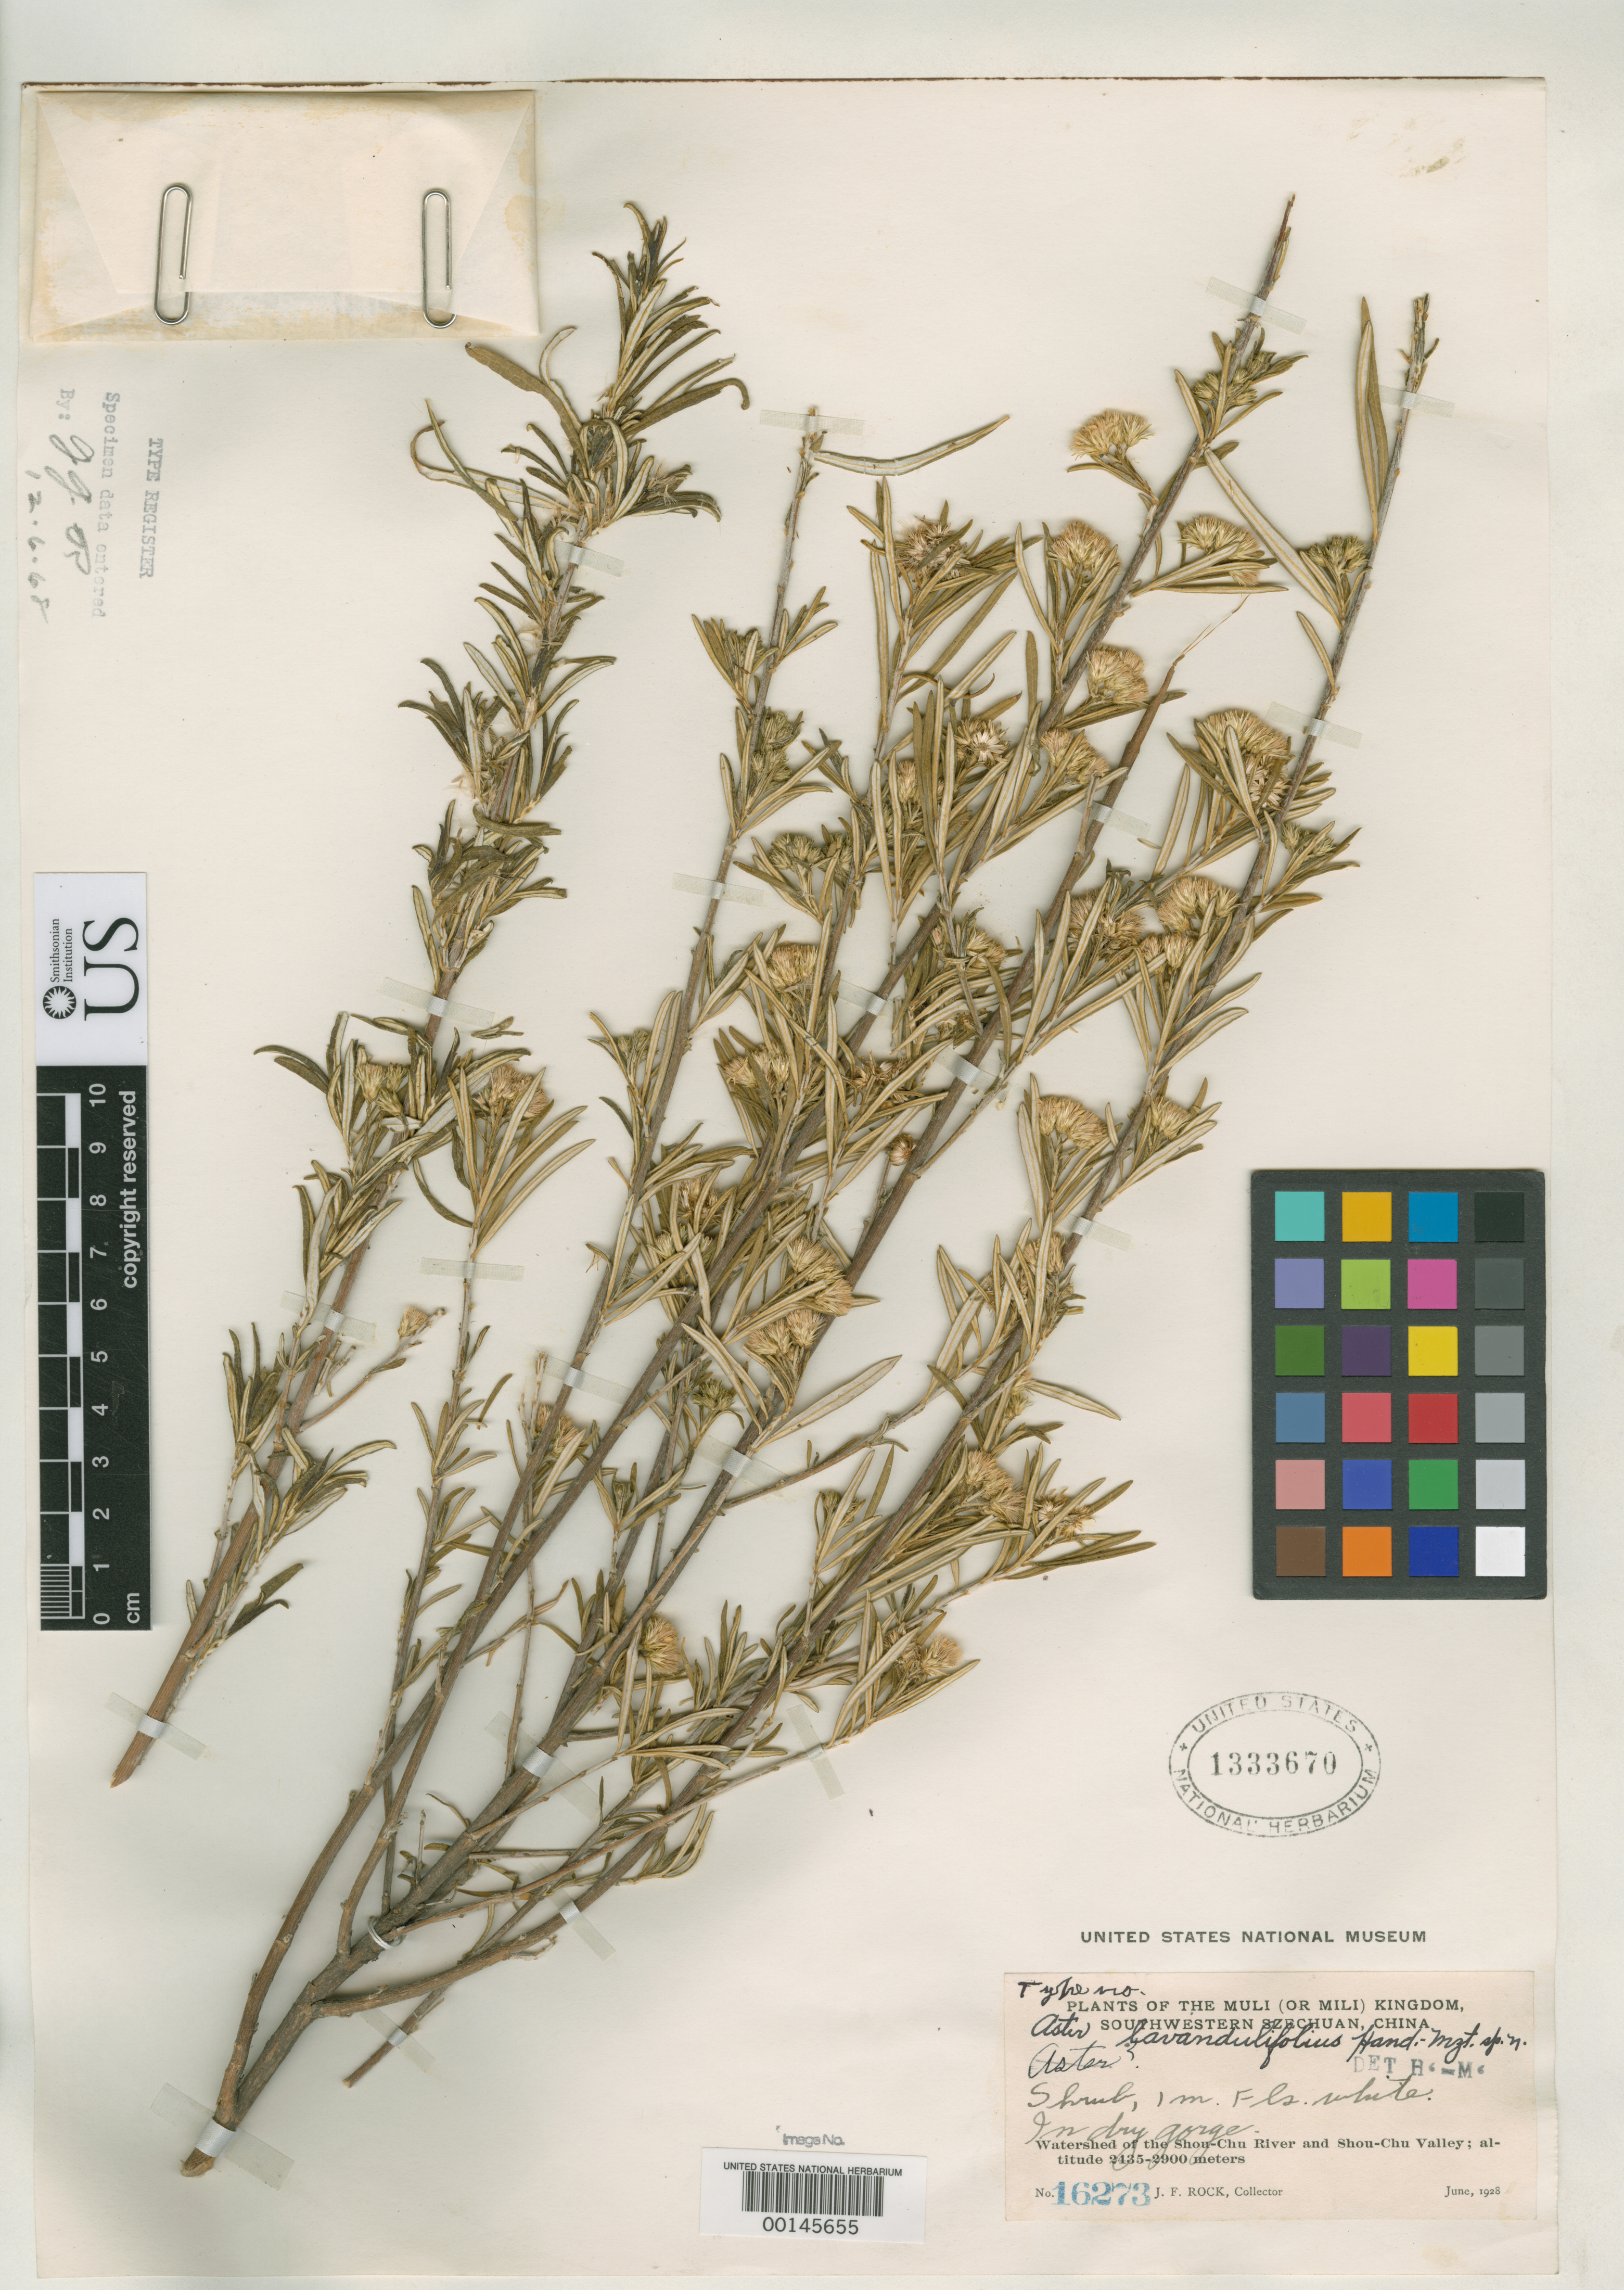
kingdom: Plantae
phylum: Tracheophyta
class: Magnoliopsida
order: Asterales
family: Asteraceae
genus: Aster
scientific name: Aster lavandulifolius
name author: Hand.-Mazz.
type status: Type Collection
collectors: J. F. Rock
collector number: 16273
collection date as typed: Jun 1935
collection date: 1935-06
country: China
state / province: Sichuan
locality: Shou-chu Valley.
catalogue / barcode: US 1333670